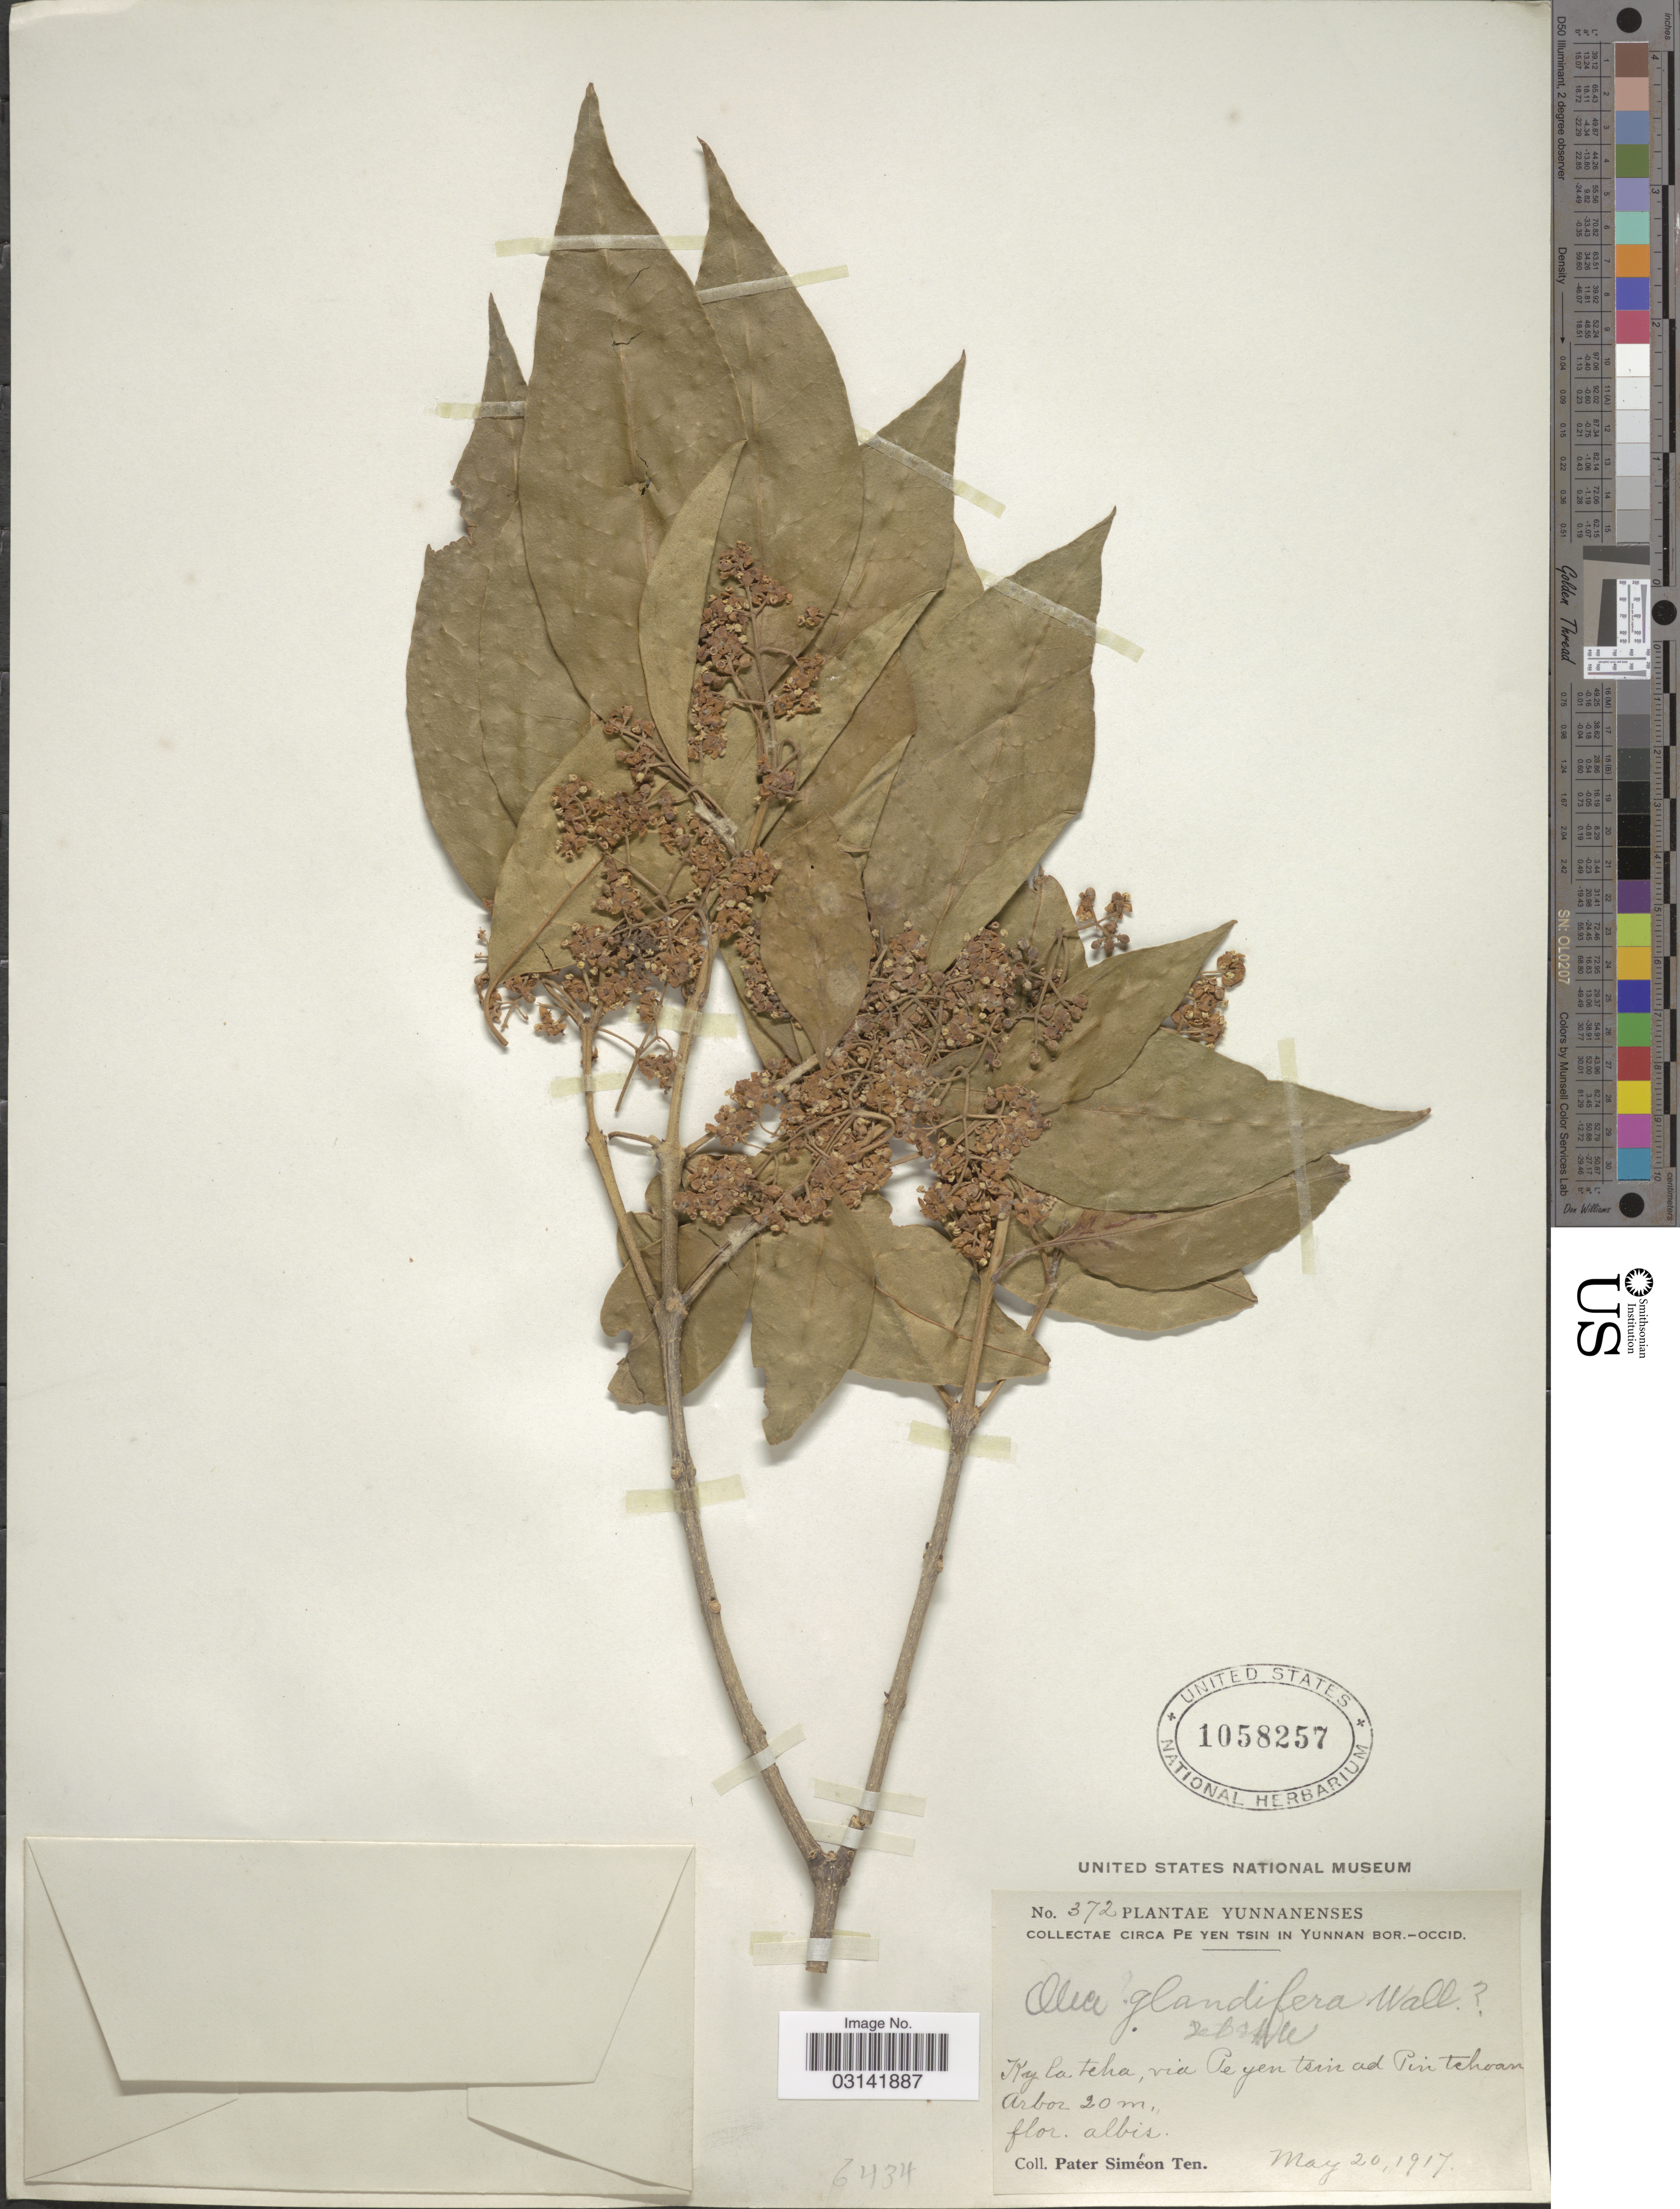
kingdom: Plantae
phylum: Tracheophyta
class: Magnoliopsida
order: Lamiales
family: Oleaceae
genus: Olea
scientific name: Olea paniculata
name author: R. Br.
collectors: P. S. Ten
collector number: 372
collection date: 1917-05-20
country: China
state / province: Yunnan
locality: Circa Pe Yen Tsin in Yunnan Bor.-Occid., Ky la teha, via Pe yen tsin ad Pin tchoan.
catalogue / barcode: US 1058257